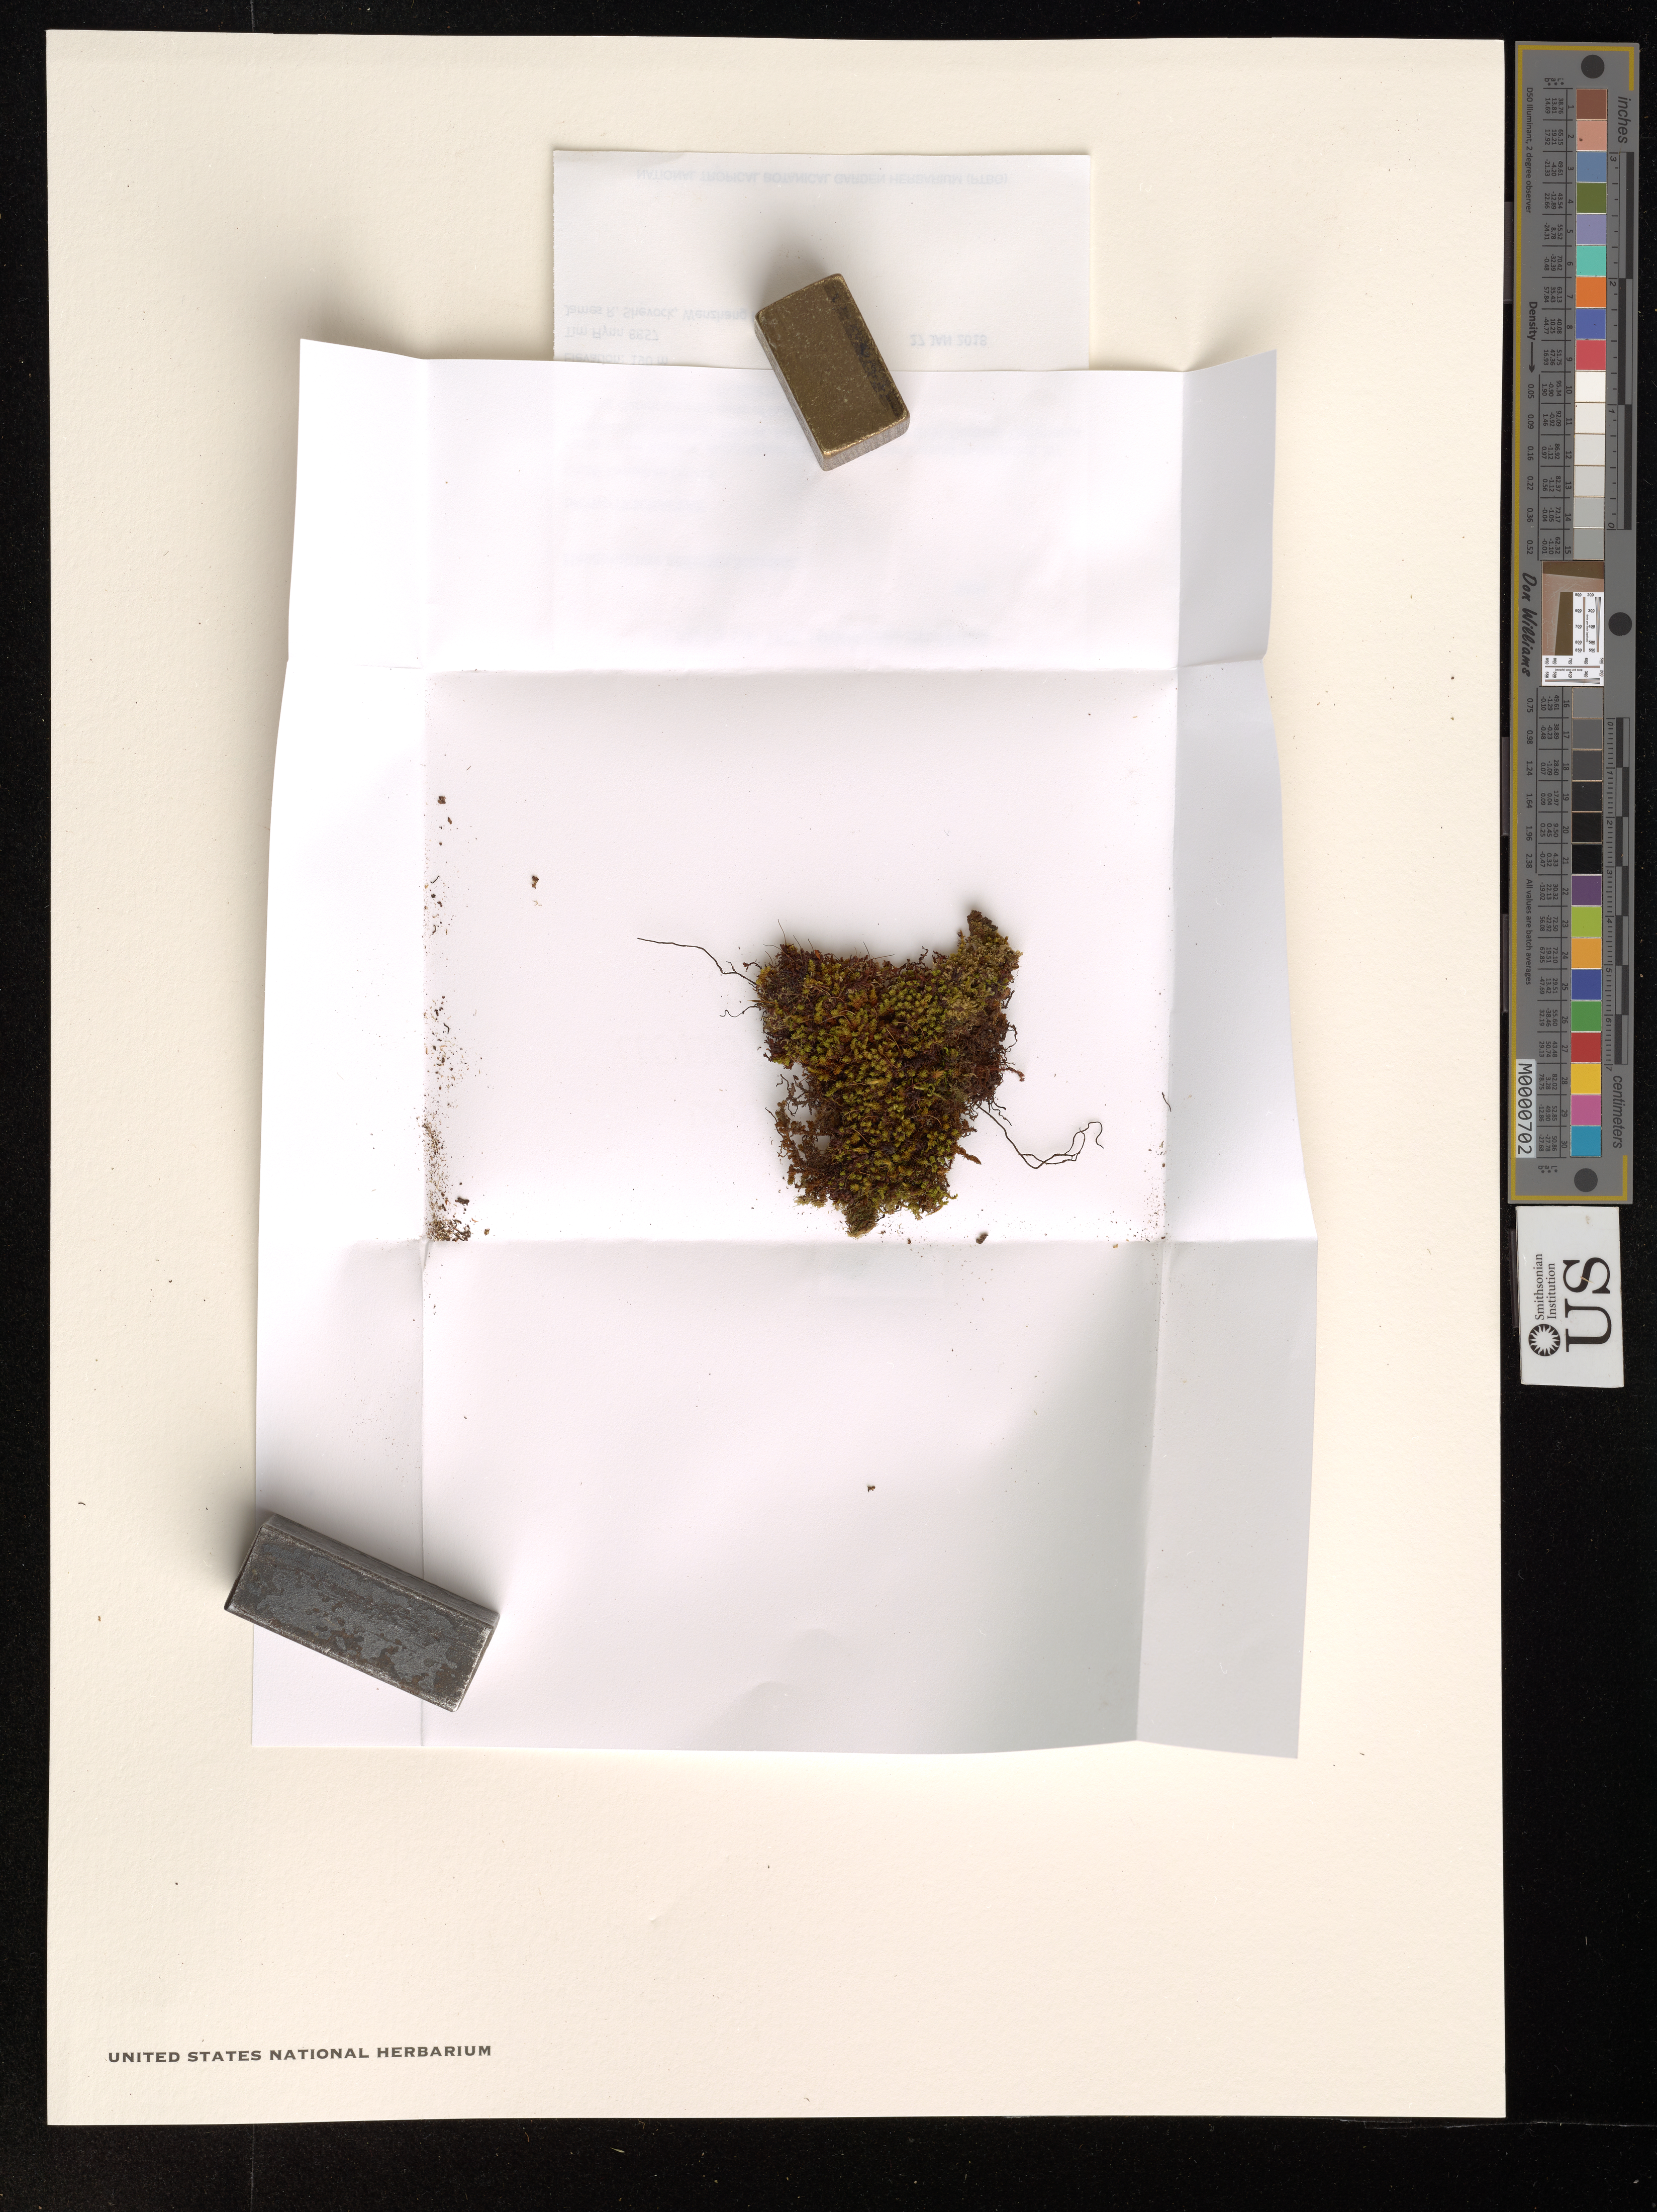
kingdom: Plantae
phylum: Bryophyta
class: Bryopsida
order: Orthotrichales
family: Orthotrichaceae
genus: Macromitrium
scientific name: Macromitrium piliferum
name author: Schwägr.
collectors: T. Flynn, J. R. Shevock & M. Wenzhang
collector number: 8857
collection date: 2018-01-27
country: United States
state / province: Hawaii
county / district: Kauai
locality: The Hawaiian Islands. Kauai Kawaihau District. Kealia Forest Reserve. Along Kapahi Stream.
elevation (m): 190